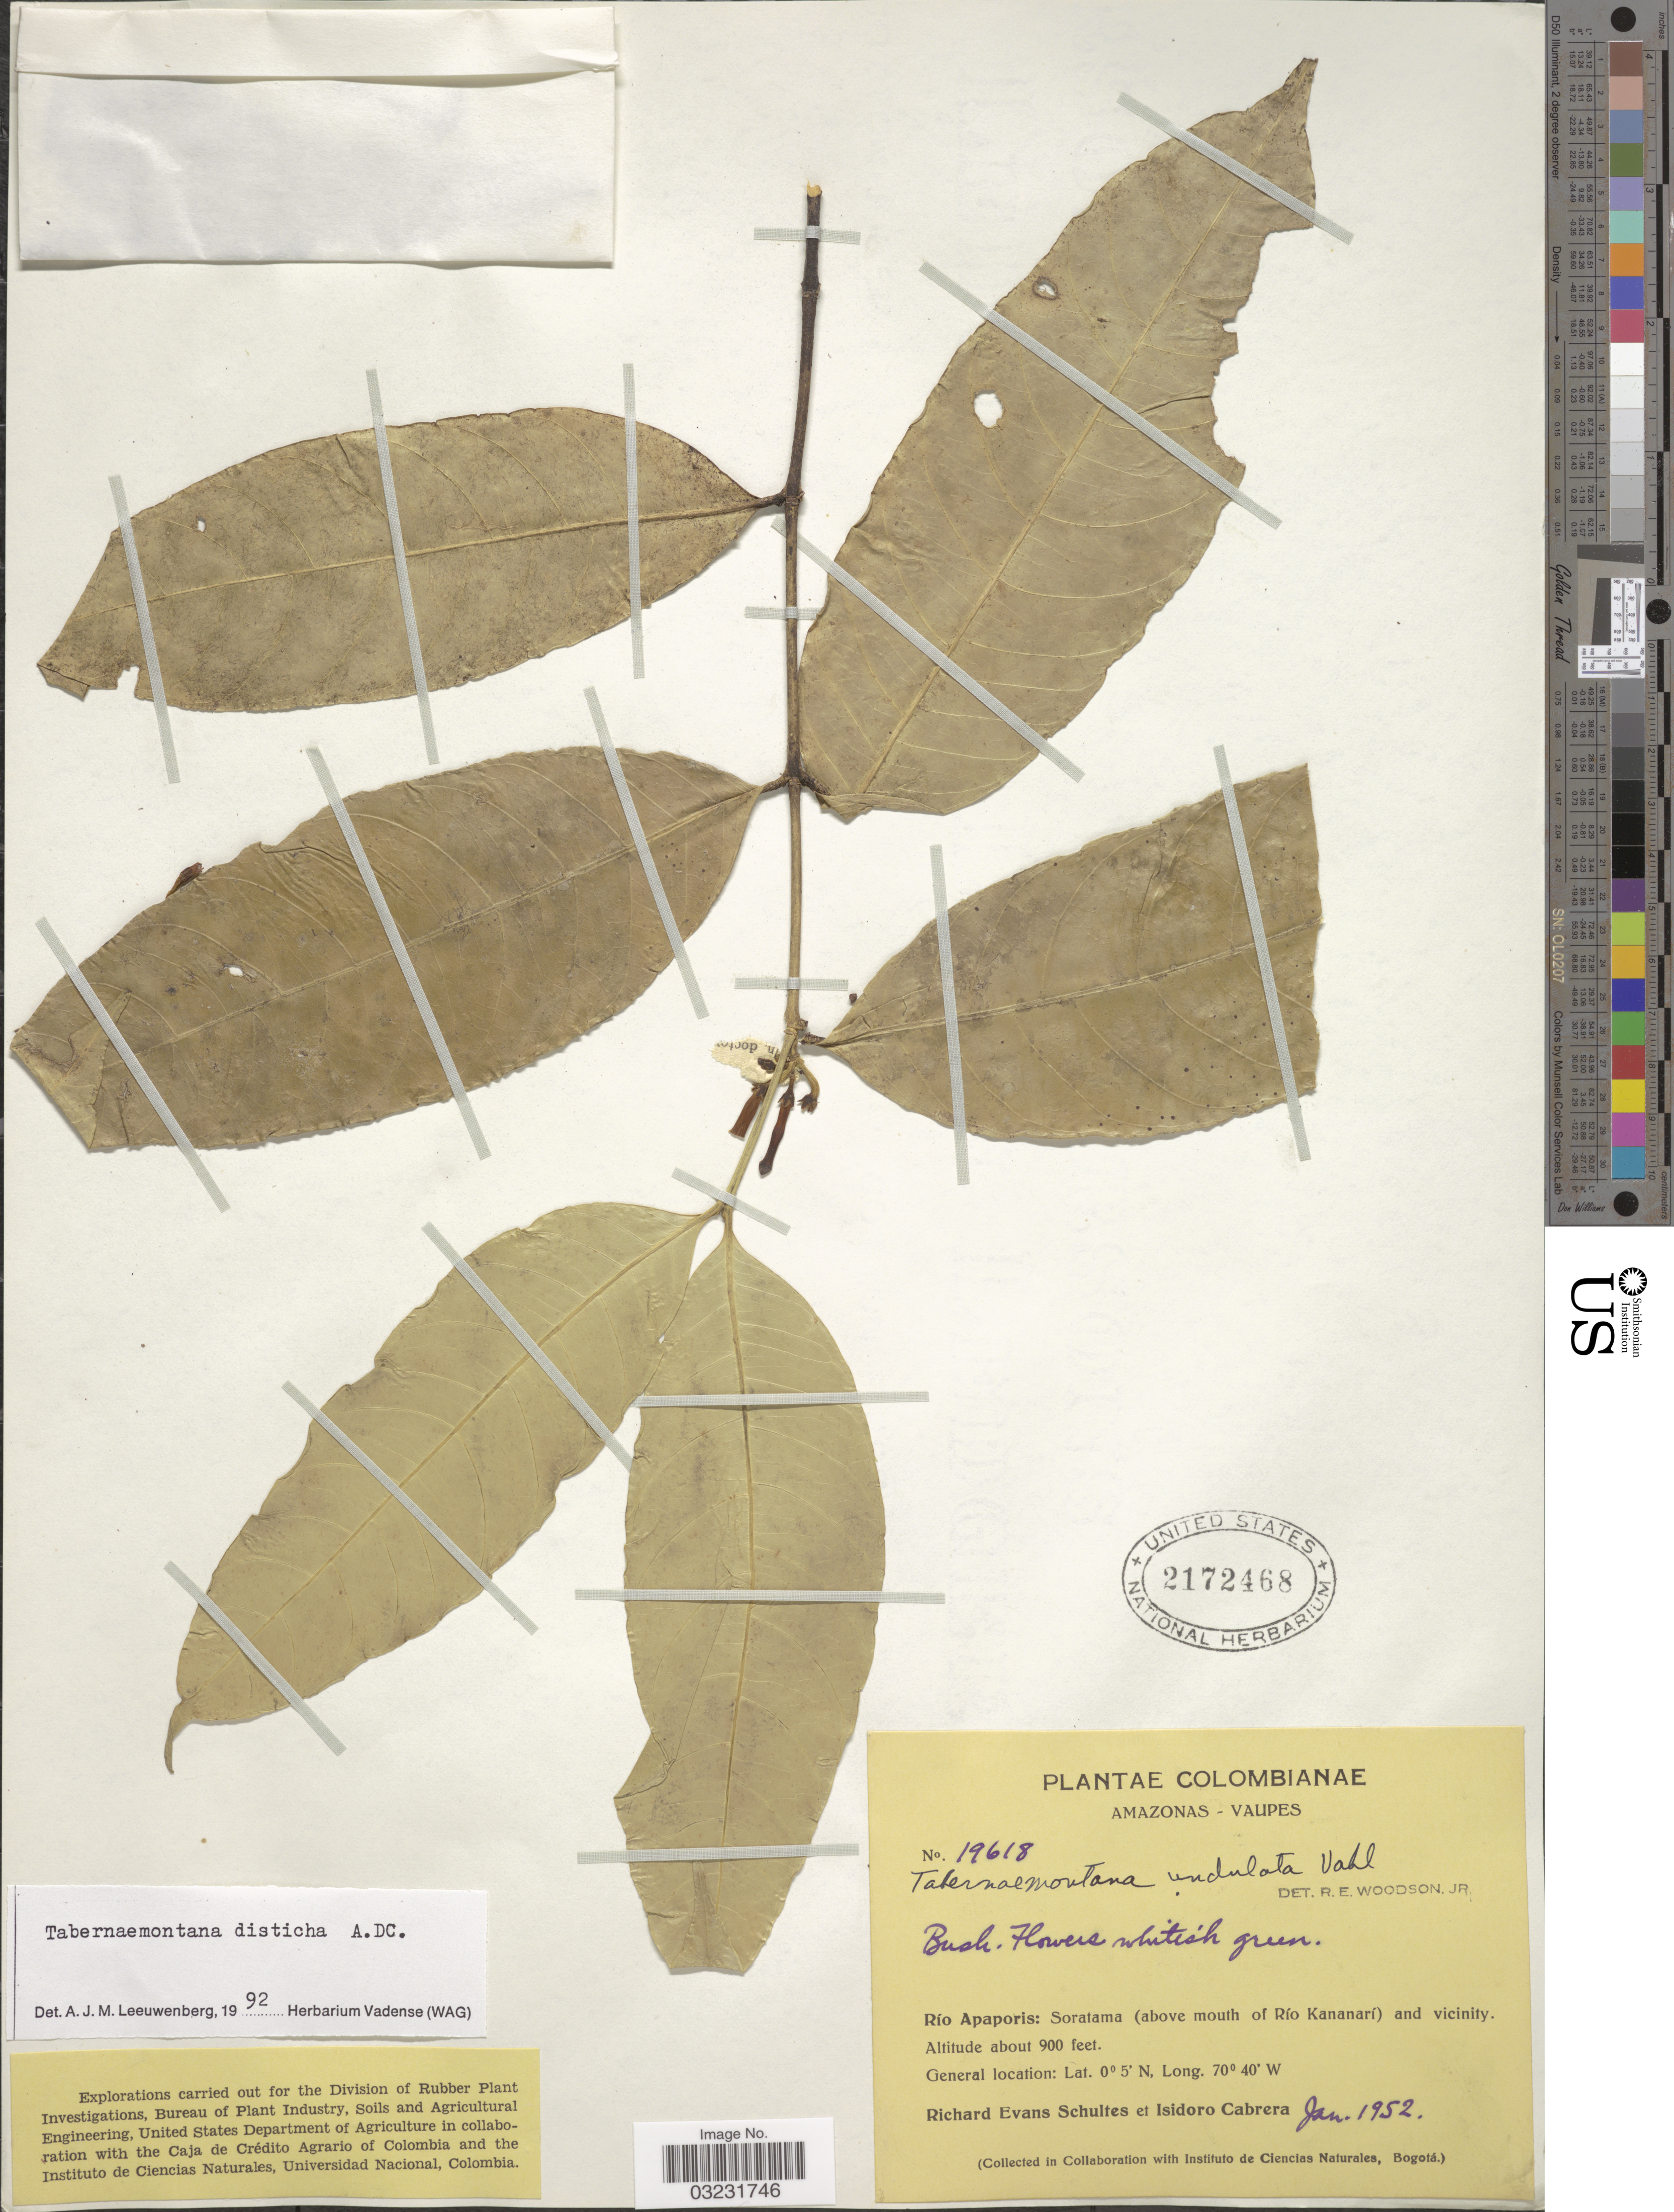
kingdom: Plantae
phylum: Tracheophyta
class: Magnoliopsida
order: Gentianales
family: Apocynaceae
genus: Tabernaemontana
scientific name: Tabernaemontana disticha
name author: A. DC.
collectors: R. E. Schultes & I. Cabrera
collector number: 19618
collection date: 1952-01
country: Colombia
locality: Colombianae. Amazonas - Vaupes. Río Apaporis: Soratama (above mouth of Río Kananarí) and vicinity.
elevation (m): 274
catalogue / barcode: US 2172468